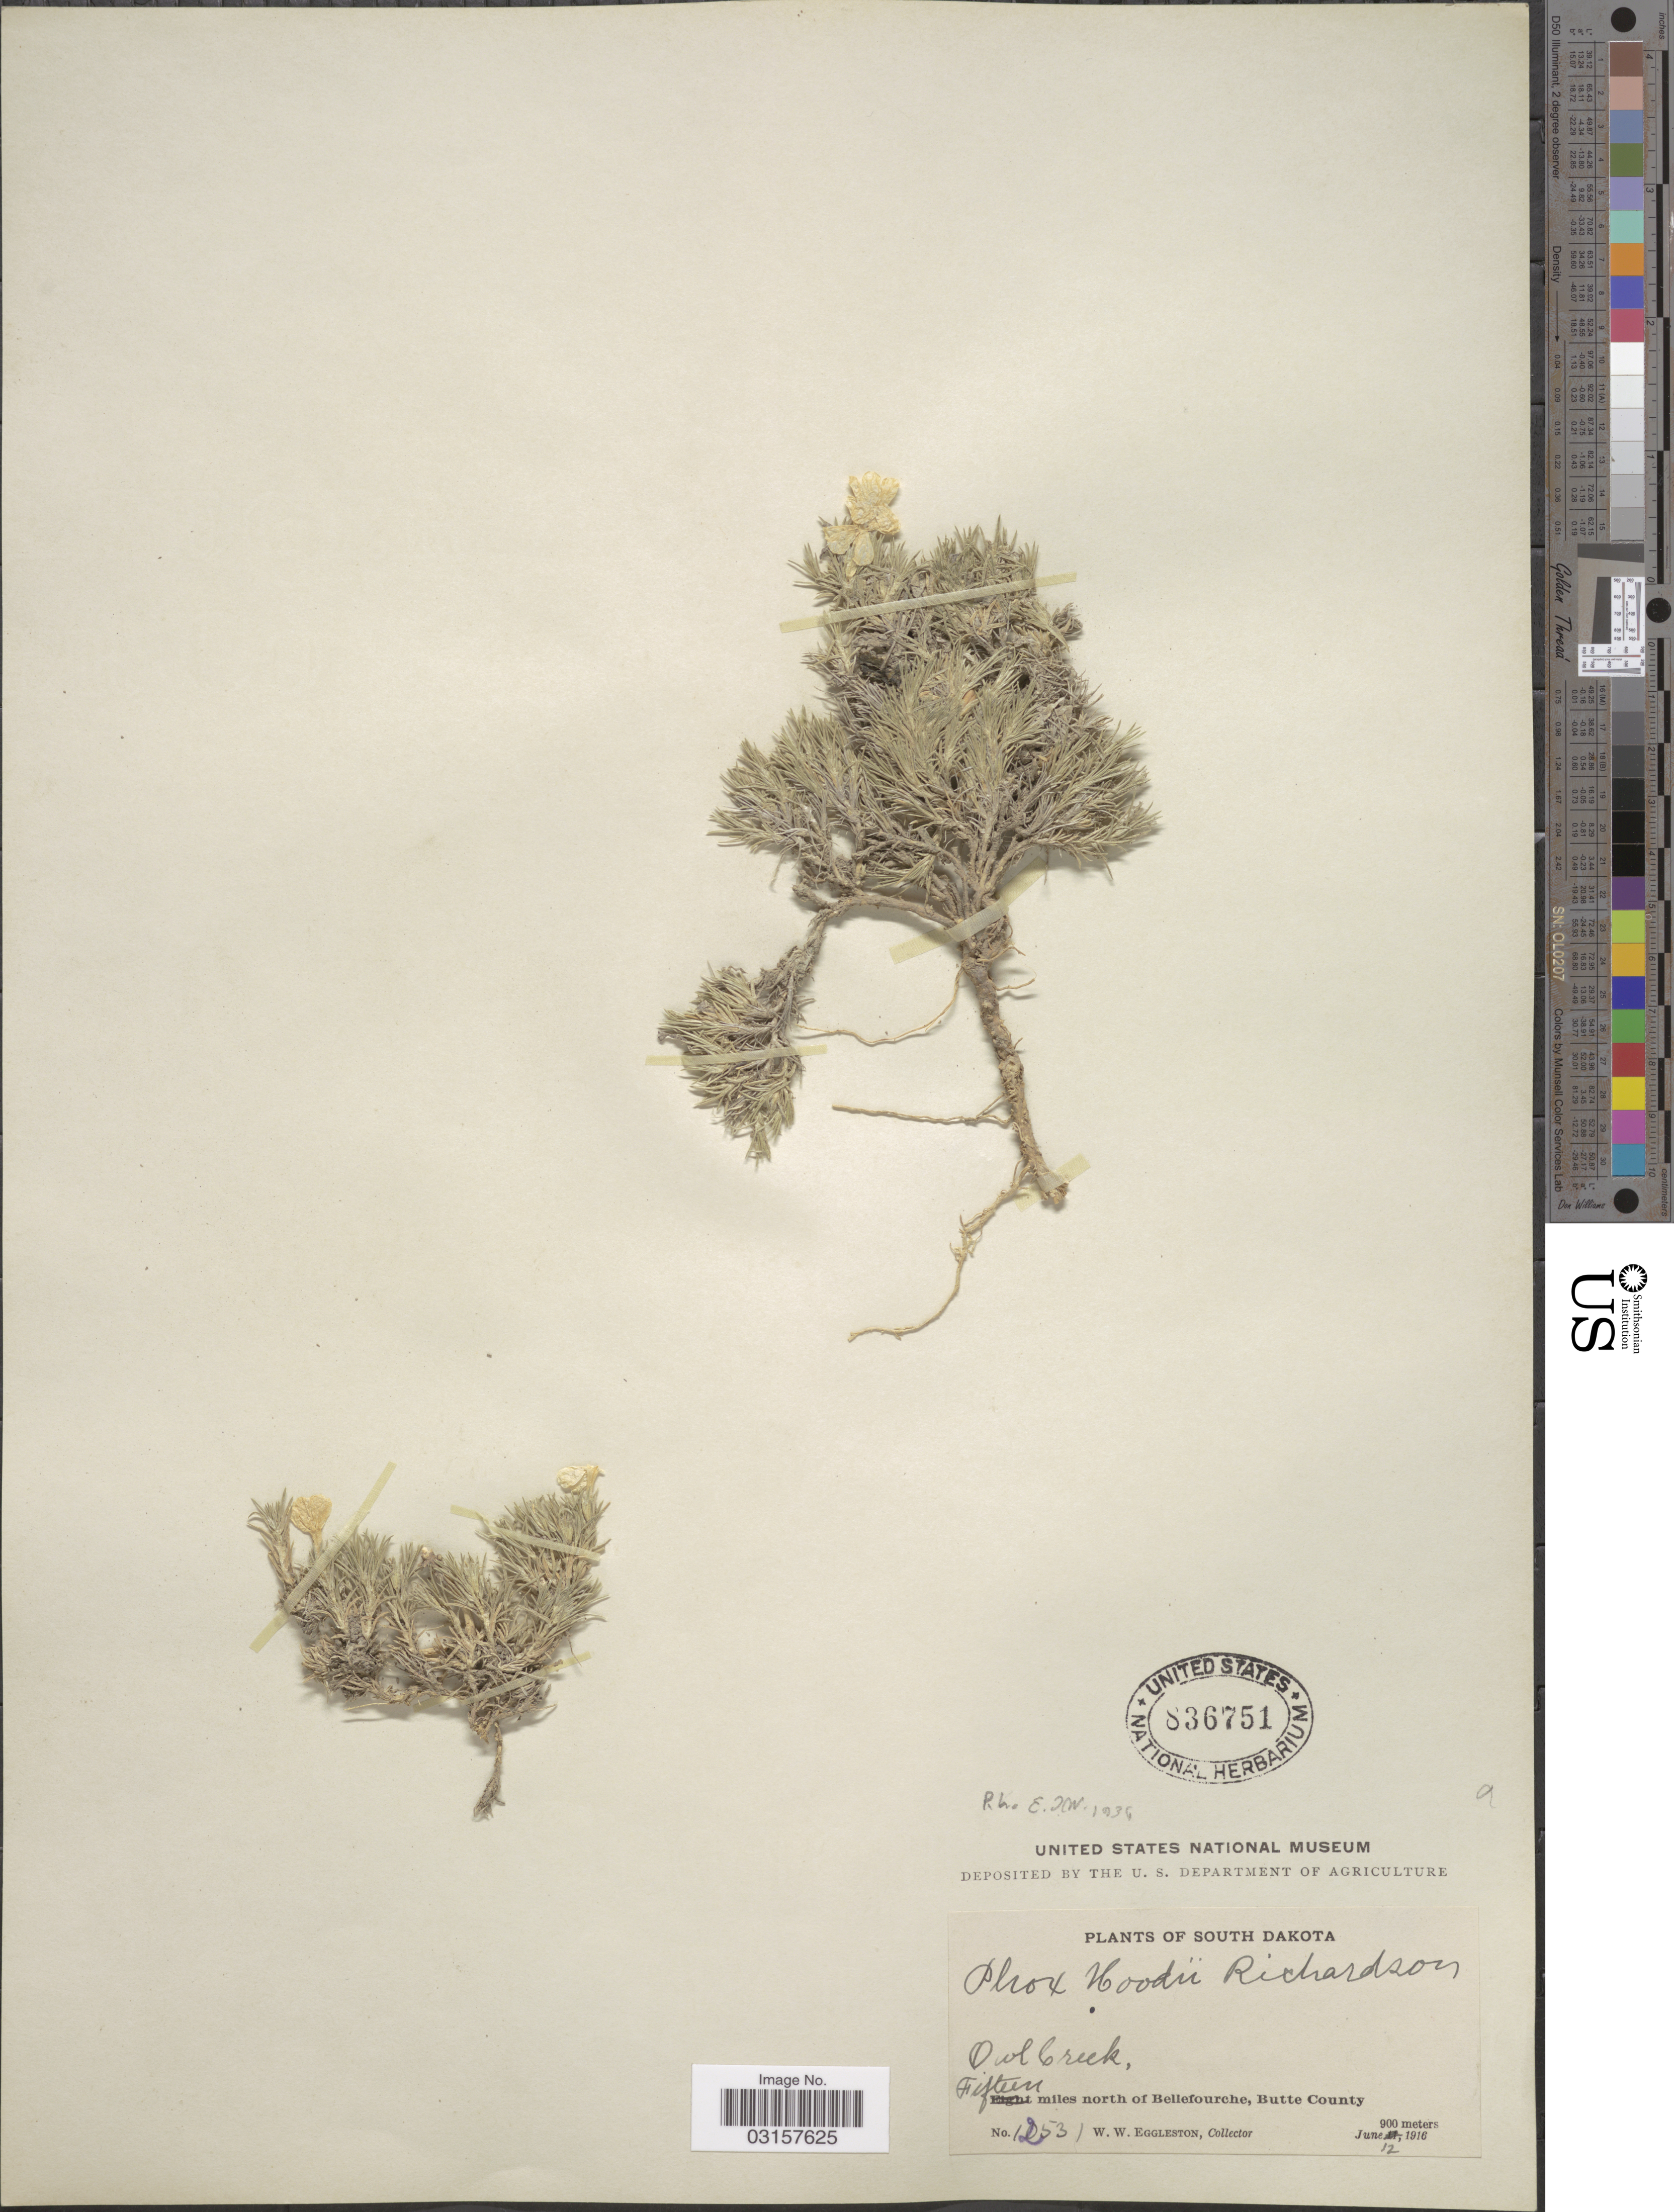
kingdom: Plantae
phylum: Tracheophyta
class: Magnoliopsida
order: Ericales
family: Polemoniaceae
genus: Phlox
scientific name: Phlox hoodii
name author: Richardson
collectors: W. W. Eggleston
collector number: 12531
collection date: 1916-06-12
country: United States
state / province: South Dakota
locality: Owl Creek, Fifteen miles north of Bellefourche, Butte County.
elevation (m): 900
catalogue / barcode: US 836751